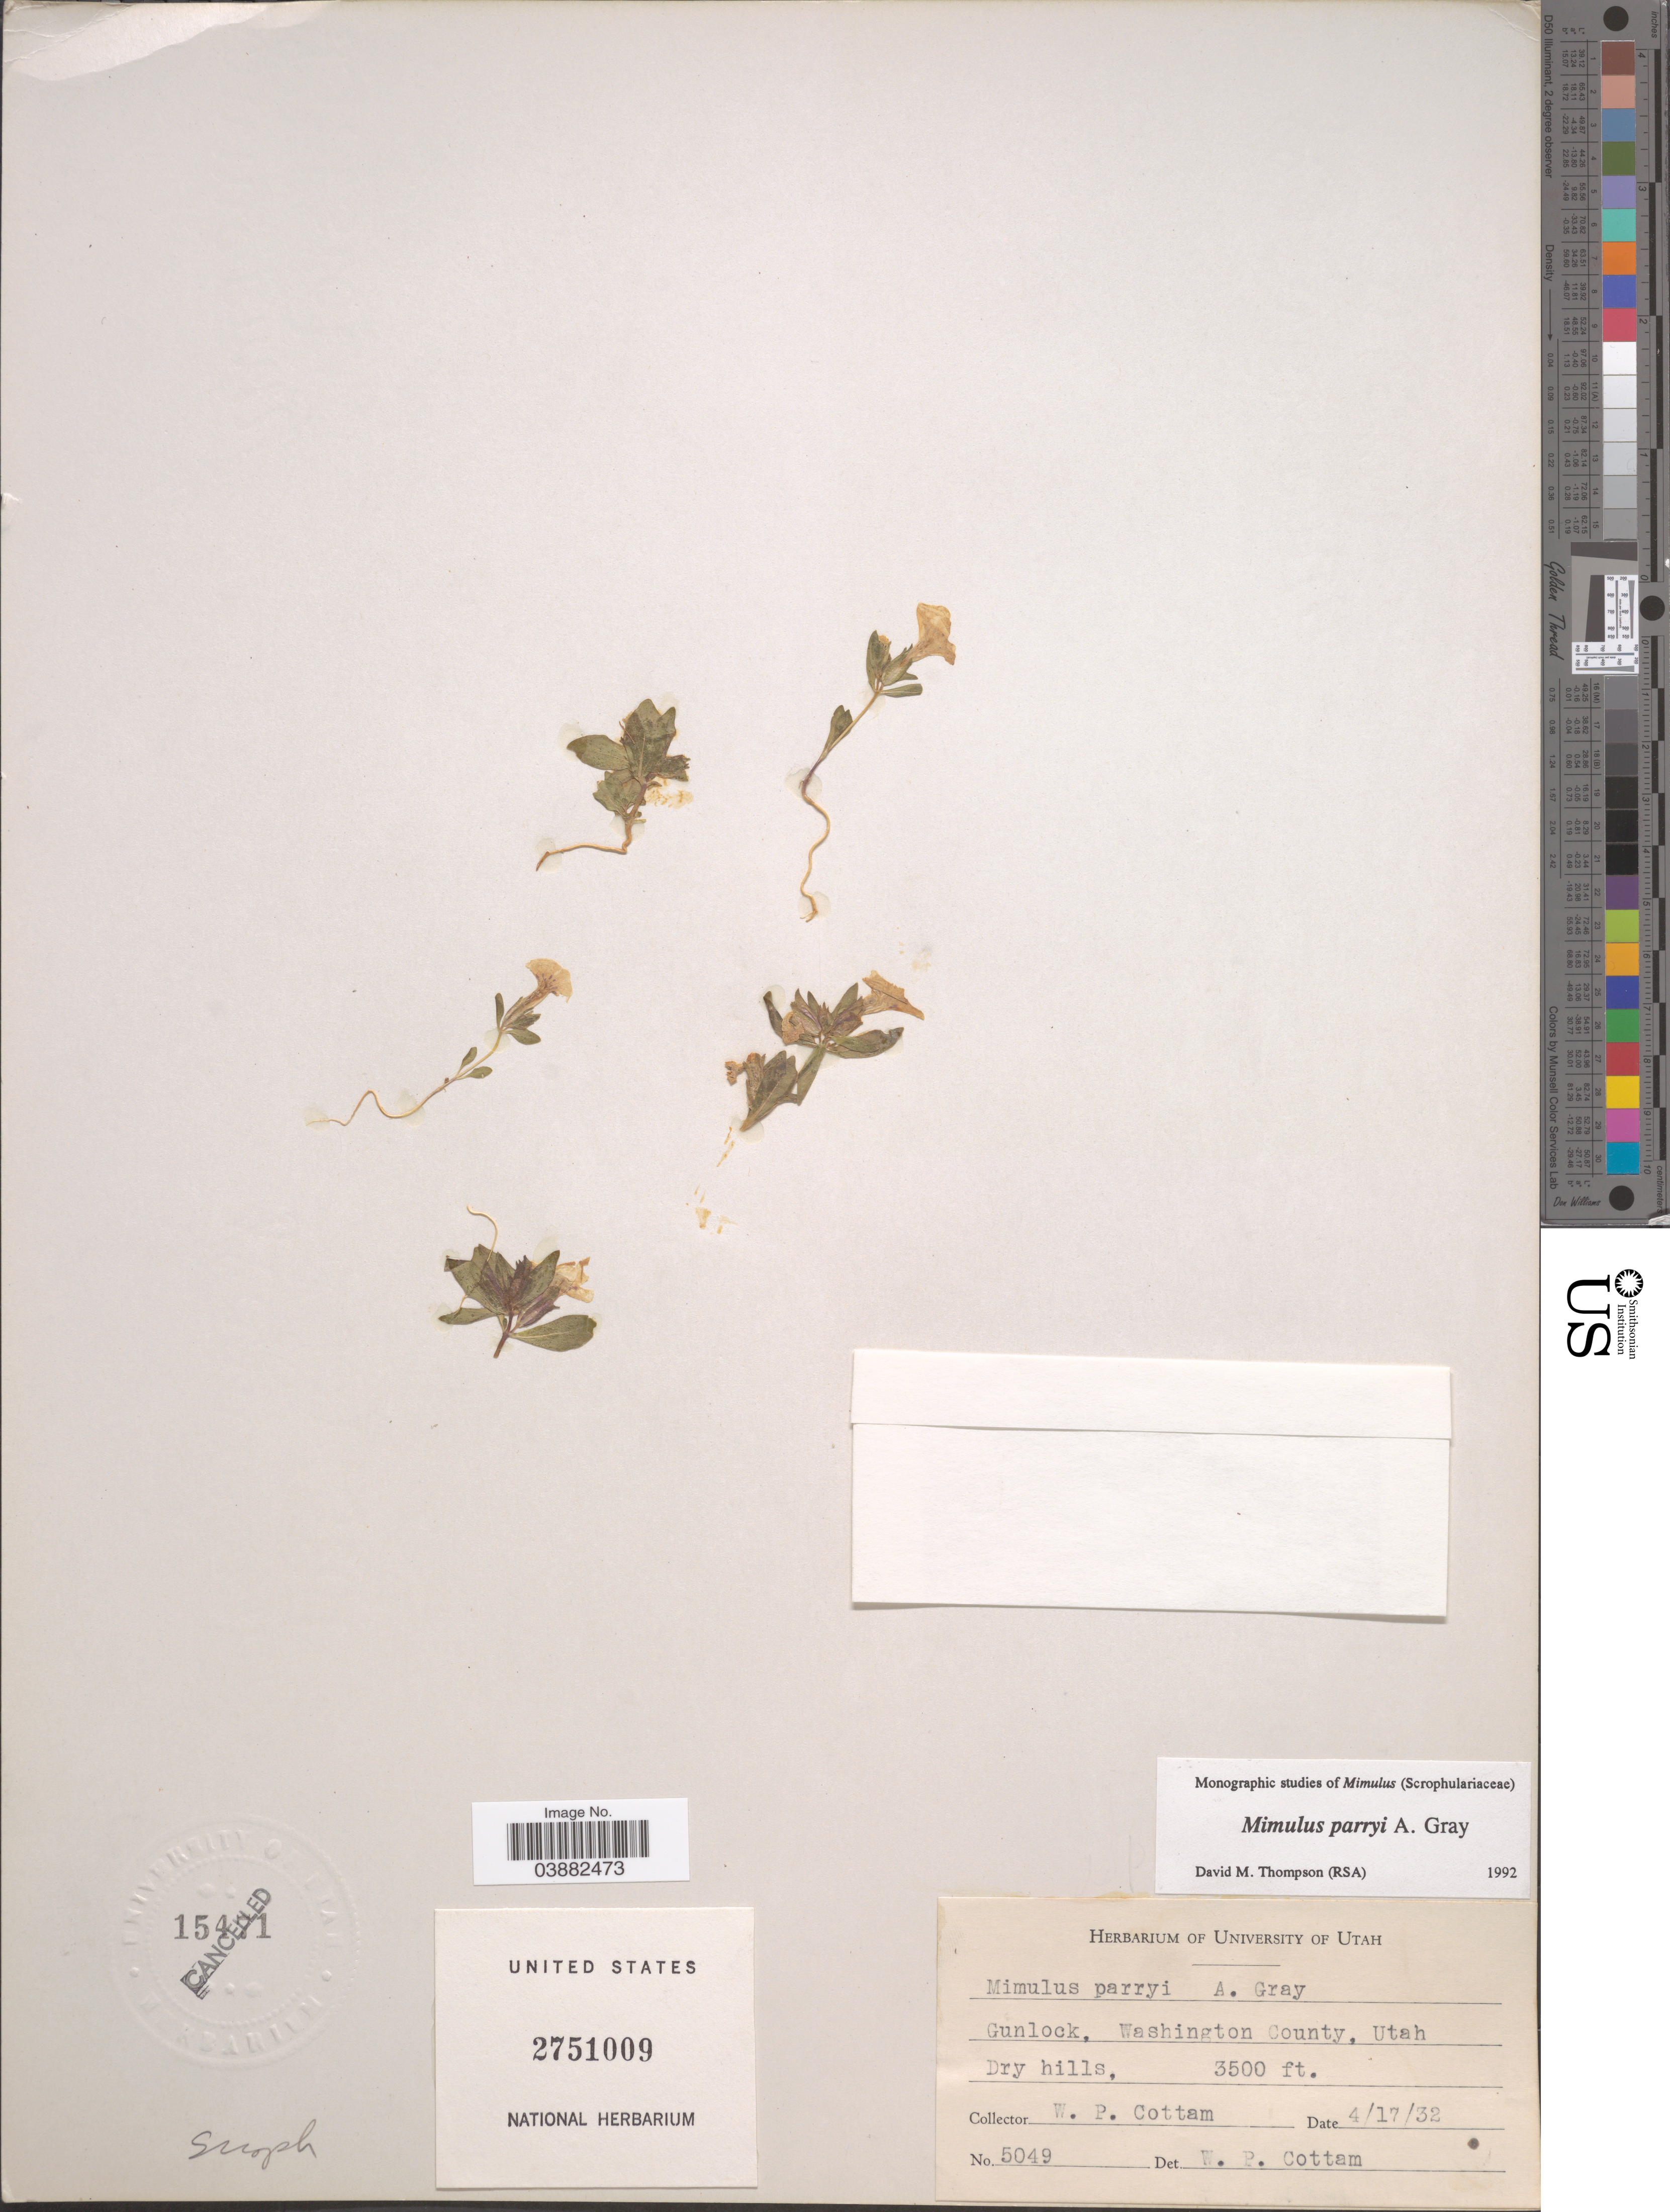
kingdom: Plantae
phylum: Tracheophyta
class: Magnoliopsida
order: Lamiales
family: Phrymaceae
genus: Mimulus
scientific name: Mimulus parryi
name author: A. Gray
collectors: W. Cottam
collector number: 5049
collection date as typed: Transcribed d/m/y: 17/4/32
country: United States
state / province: Utah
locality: Gunlock, Washington County.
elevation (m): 1067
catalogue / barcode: US 2751009